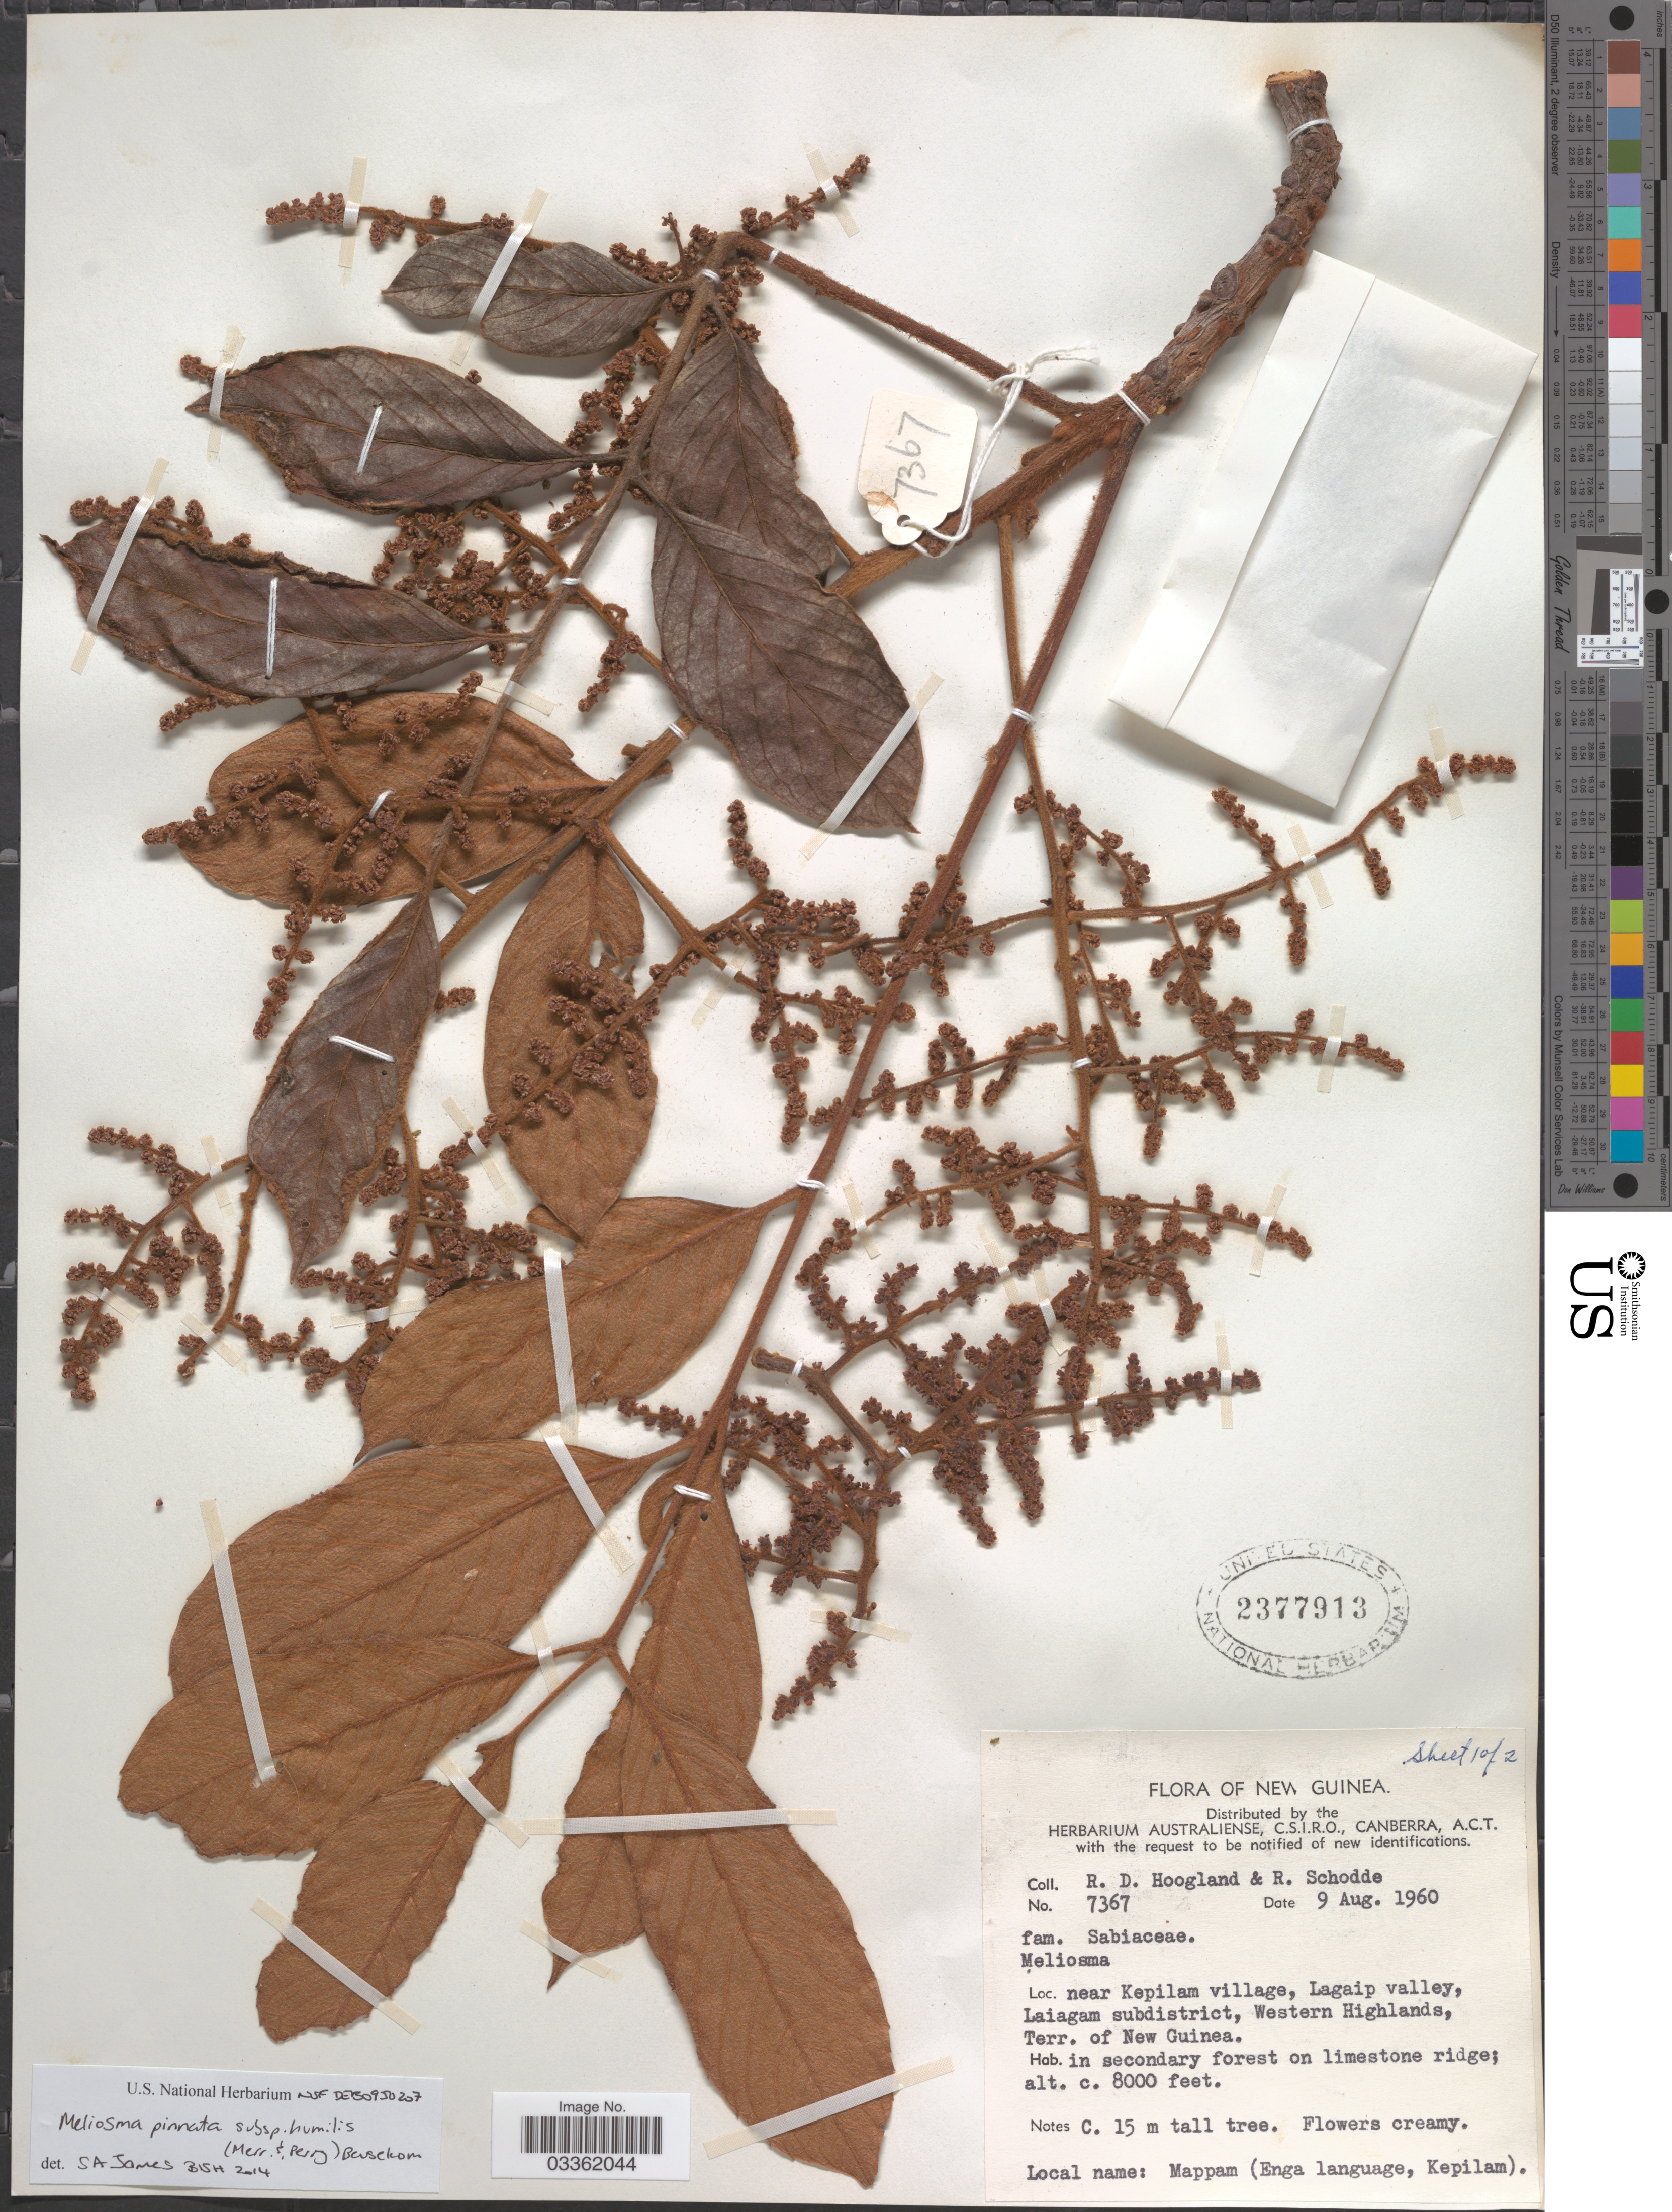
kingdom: Plantae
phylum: Tracheophyta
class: Magnoliopsida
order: Proteales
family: Sabiaceae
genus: Meliosma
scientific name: Meliosma pinnata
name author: Maxim.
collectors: R. D. Hoogland & R. Schodde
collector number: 7367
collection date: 1960-08-09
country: Papua New Guinea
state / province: Western Highlands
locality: New Guinea. Near Kepilam village, Lagaip valley, Laiagam subdistrict, Terr. of New Guinea.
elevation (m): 2438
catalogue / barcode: US 2377913